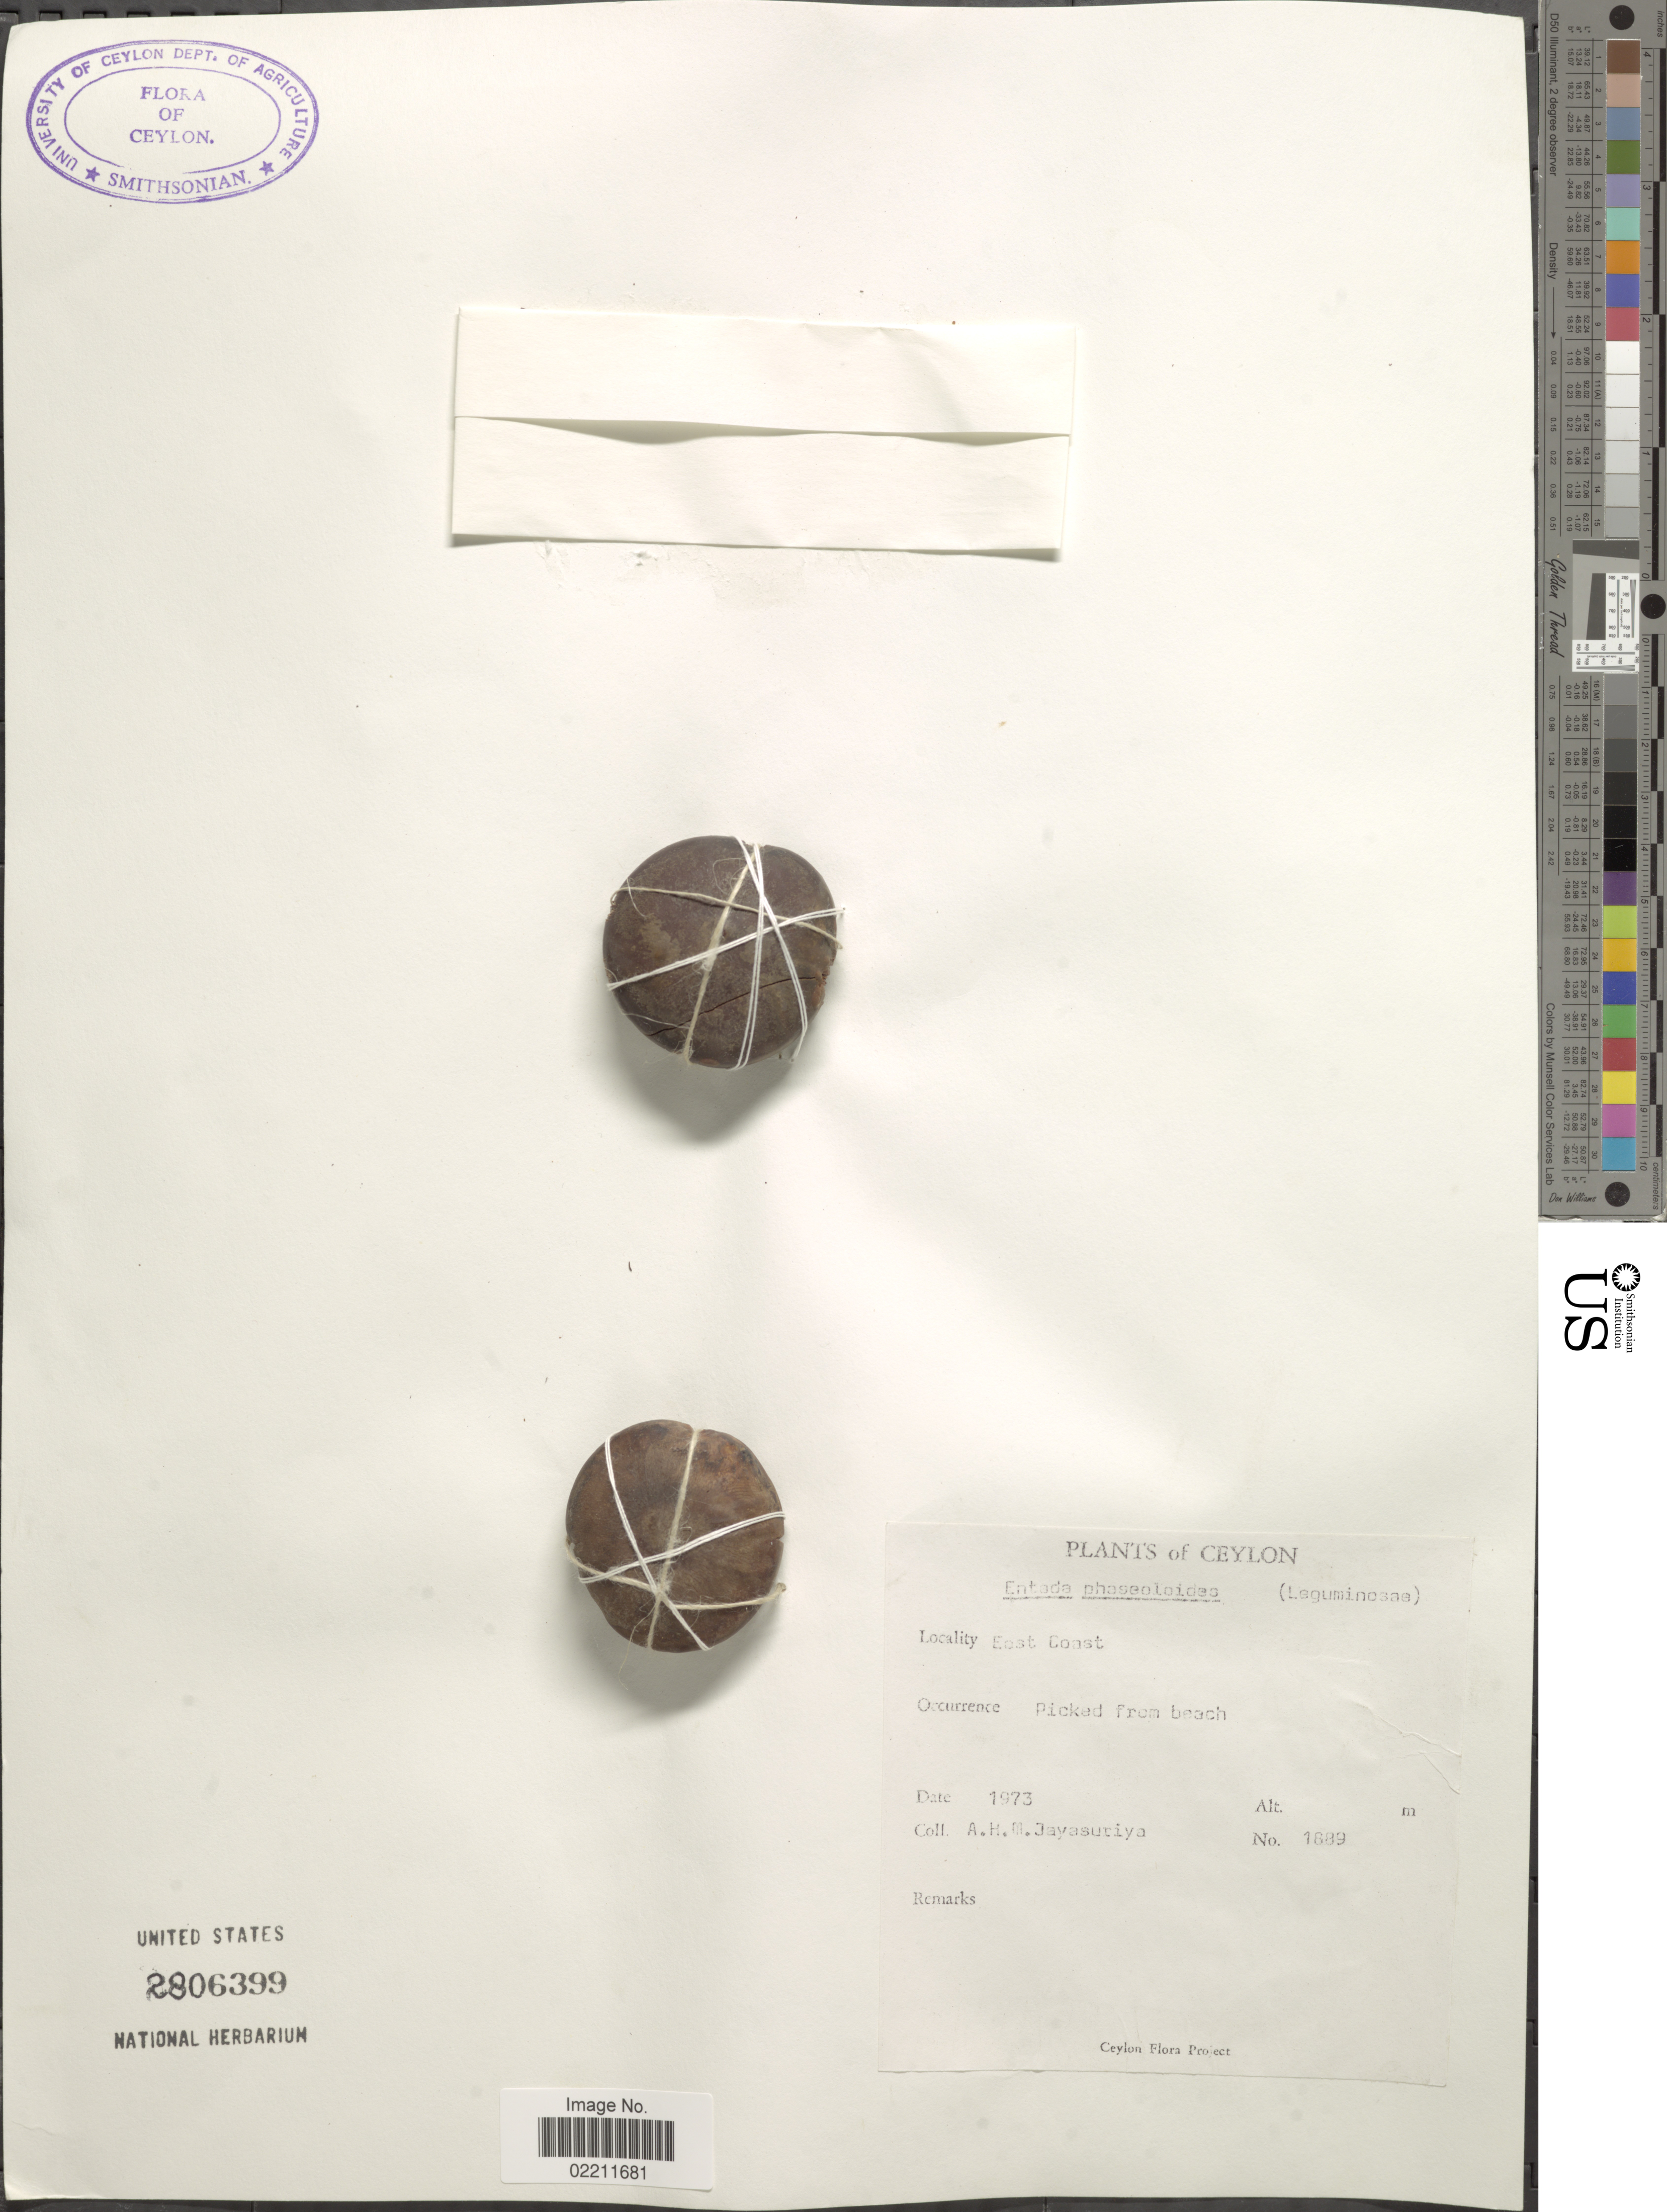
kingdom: Plantae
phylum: Tracheophyta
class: Magnoliopsida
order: Fabales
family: Fabaceae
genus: Entada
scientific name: Entada rheedei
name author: Spreng.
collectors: A. H. Jayasuriya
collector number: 1689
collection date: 1973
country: Sri Lanka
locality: Ceylon, East Coast.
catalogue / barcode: US 2806399